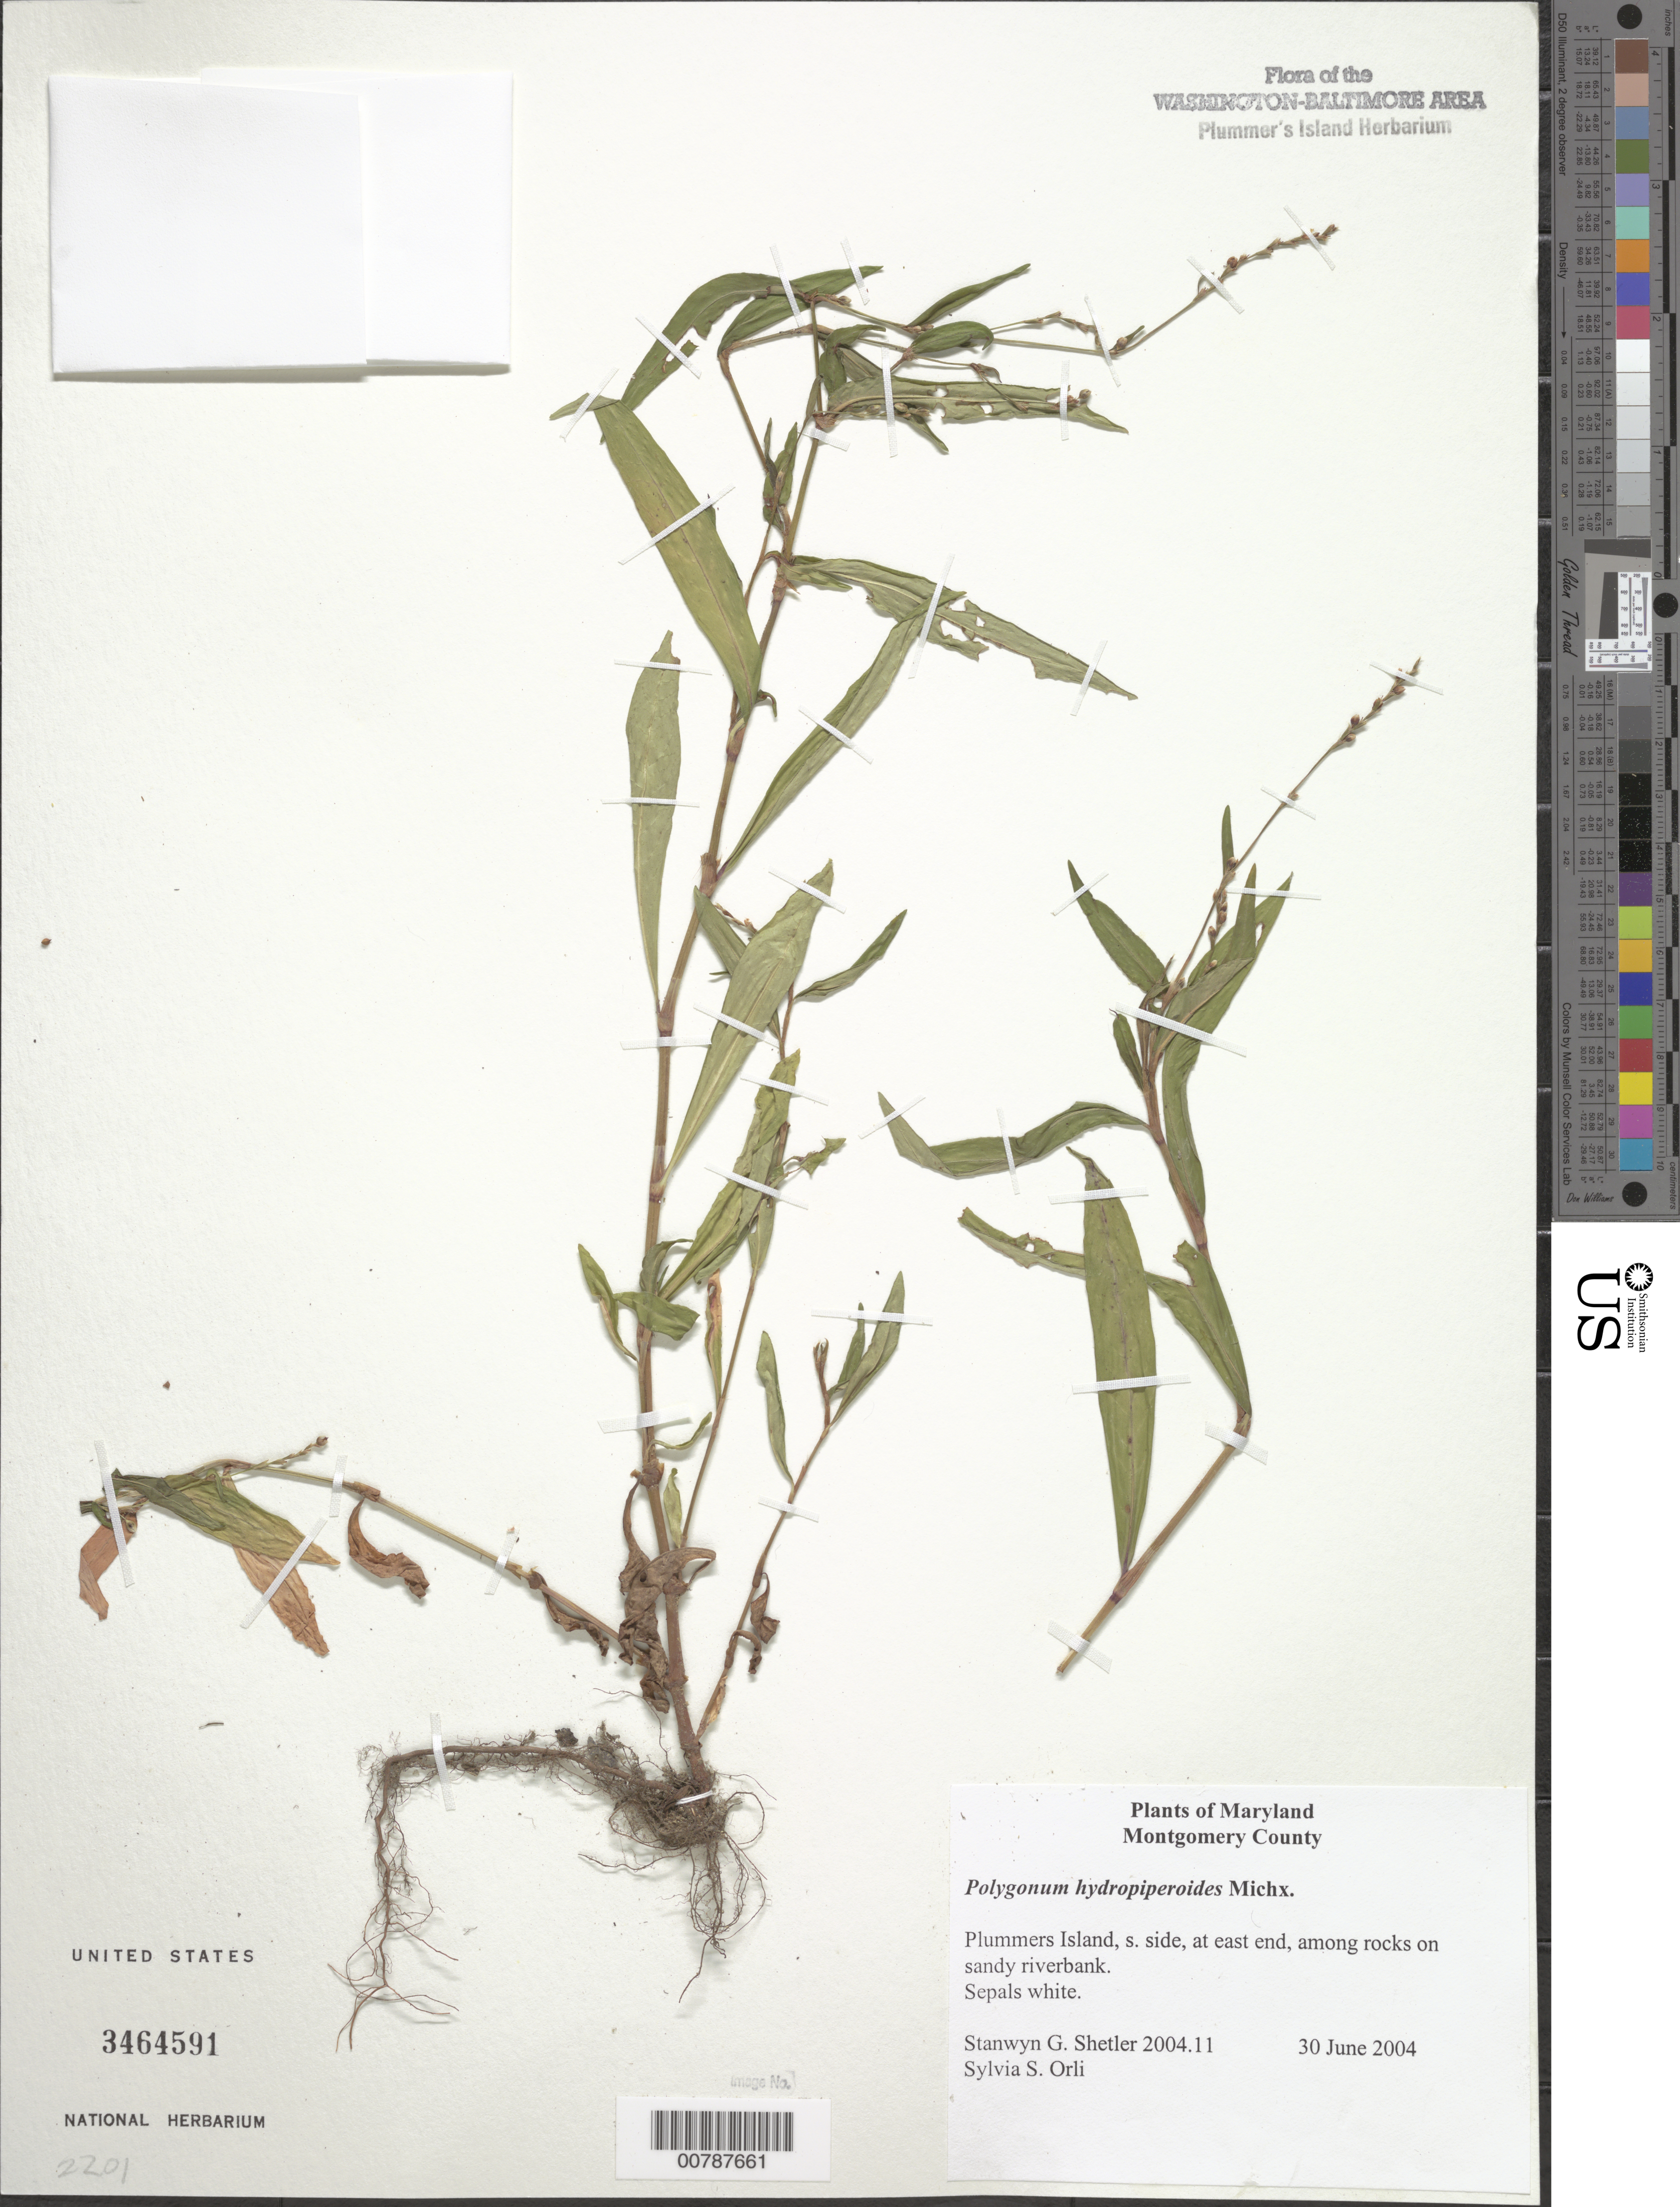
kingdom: Plantae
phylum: Tracheophyta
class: Magnoliopsida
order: Caryophyllales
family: Polygonaceae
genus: Persicaria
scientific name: Persicaria hydropiperoides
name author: (Michx.) Small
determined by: Atha, D. E.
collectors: S. Shetler & S. S. Orli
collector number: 2004.11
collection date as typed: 30 June 2004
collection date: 2004-06-30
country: United States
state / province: Maryland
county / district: Montgomery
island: Plummers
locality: Plummers Island, s. side, at east end.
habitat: Among rocks on sandy riverbank.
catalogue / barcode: US 3464591